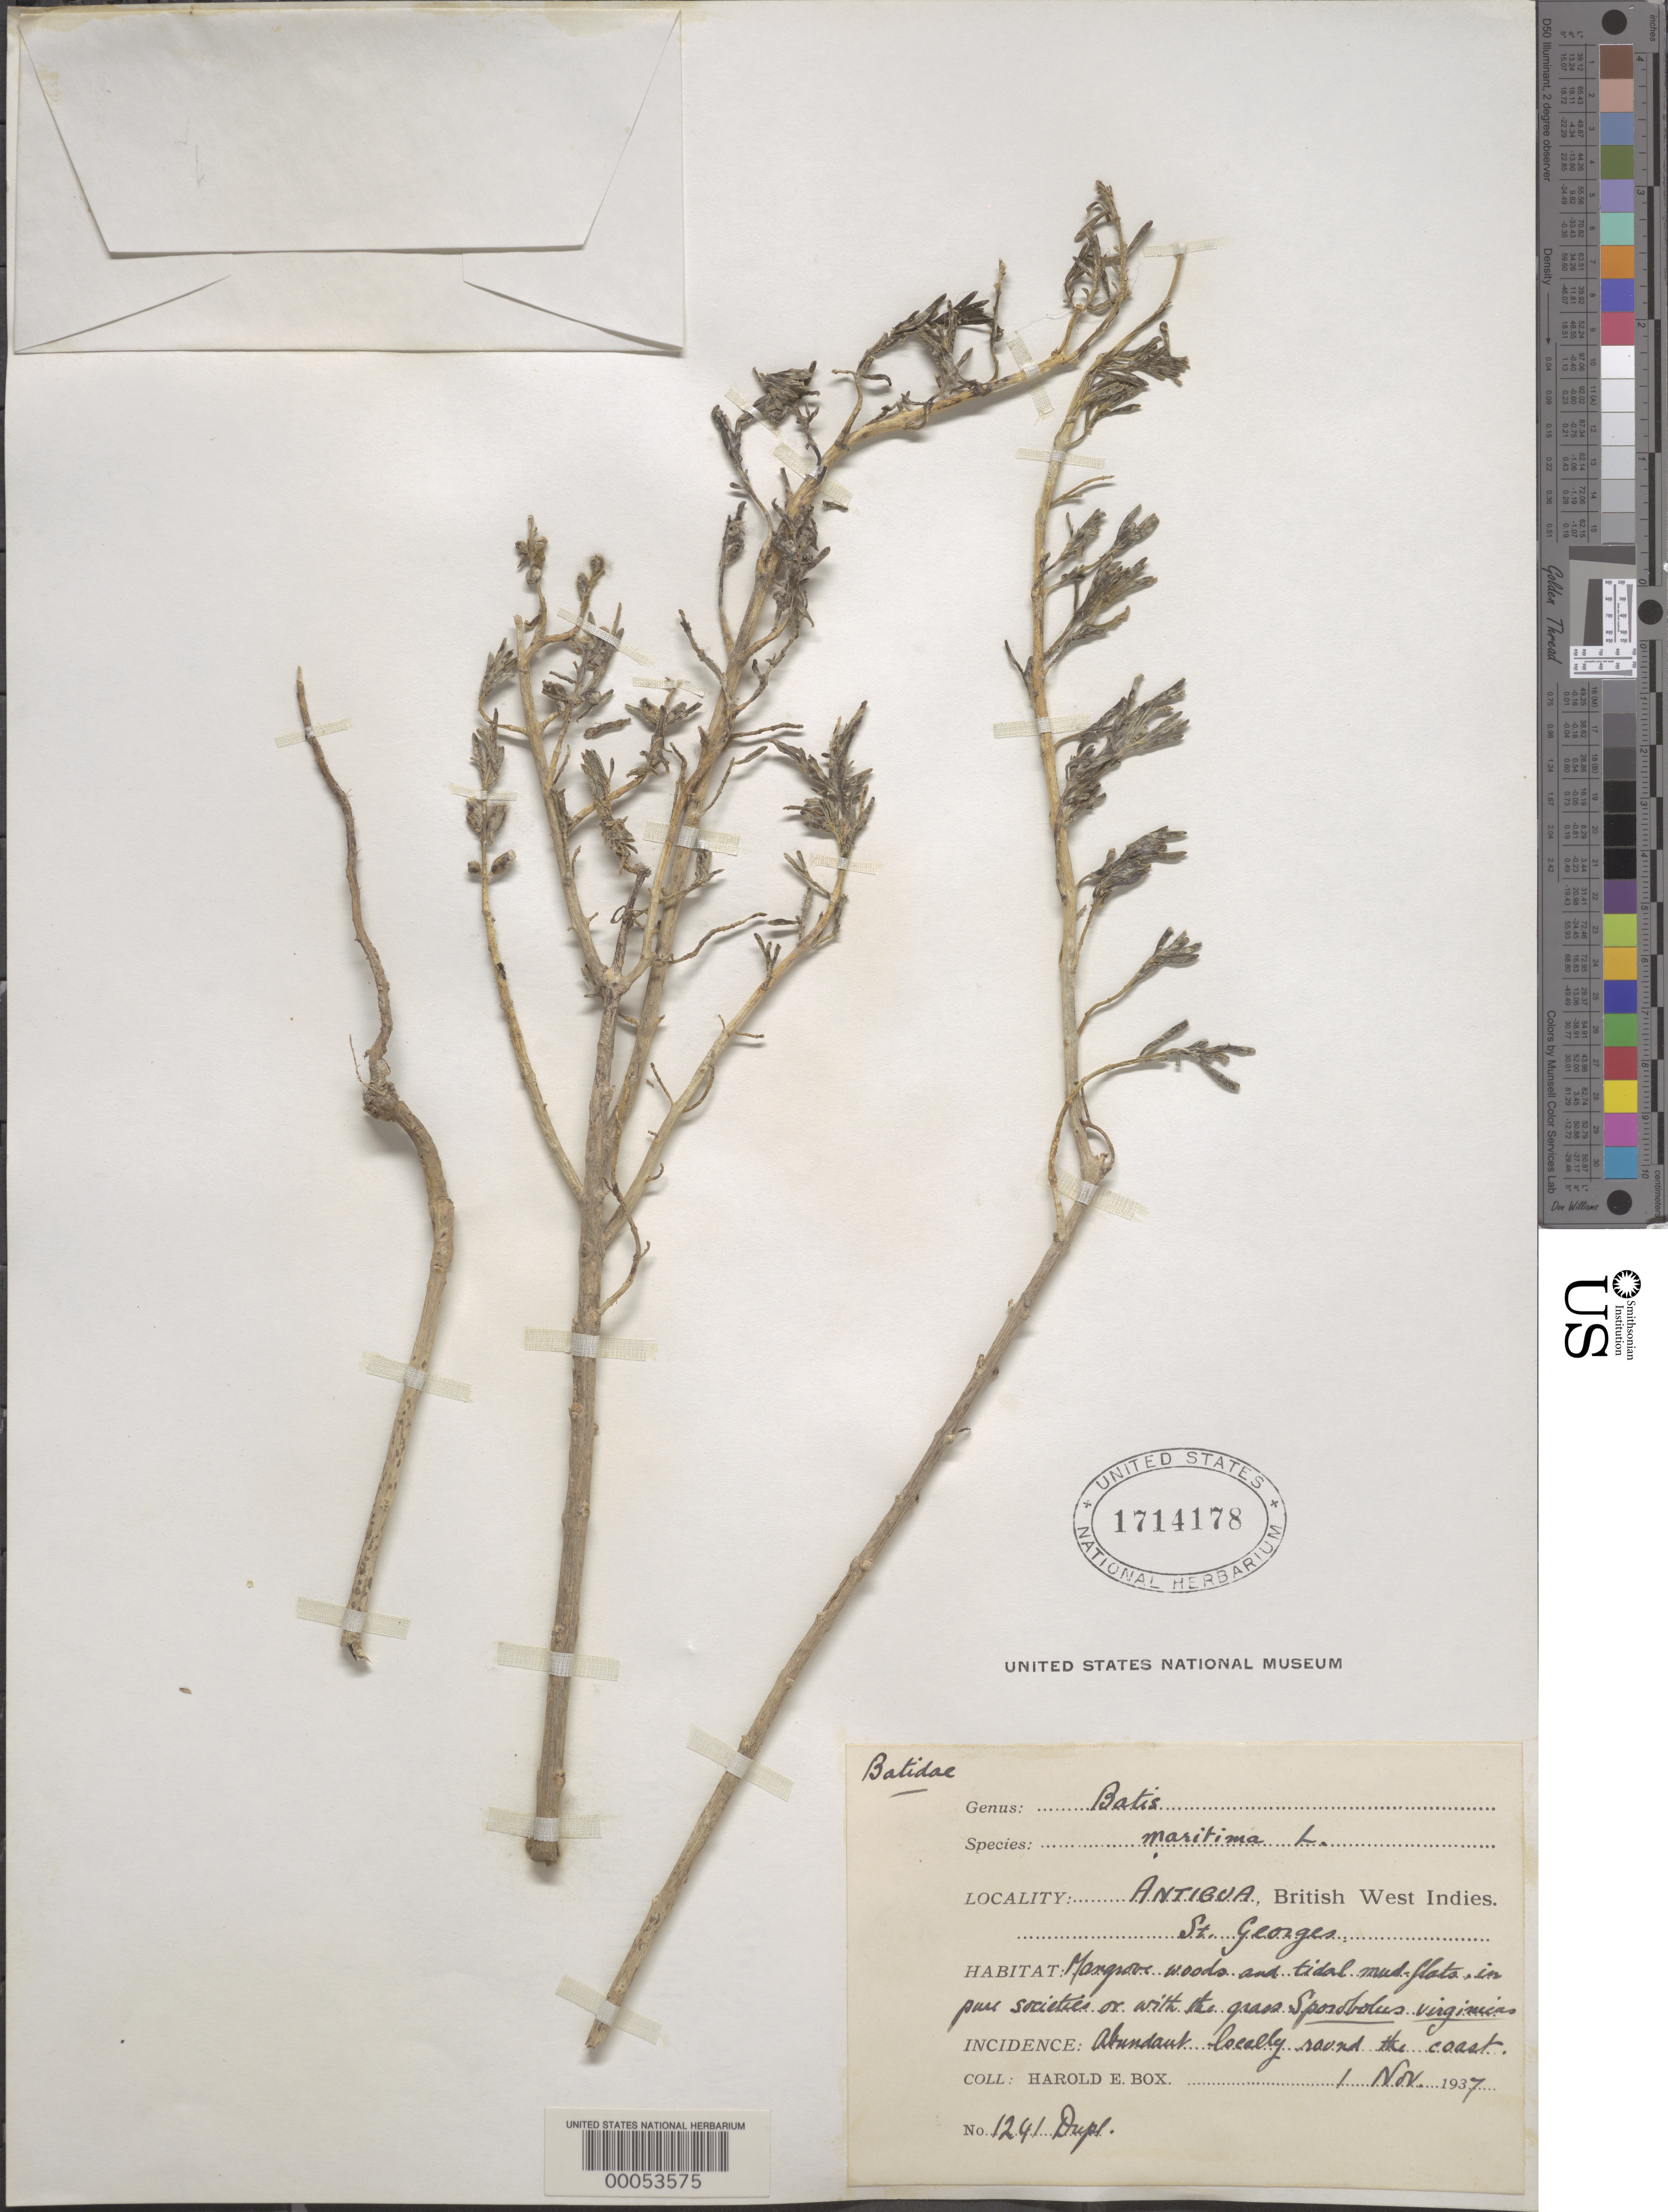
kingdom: Plantae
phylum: Tracheophyta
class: Magnoliopsida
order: Brassicales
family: Bataceae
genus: Batis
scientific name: Batis maritima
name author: L.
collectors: H. E. Box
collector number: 1241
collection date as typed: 01 Nov 1937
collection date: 1937-11-01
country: Antigua and Barbuda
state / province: Saint George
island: Antigua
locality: St. Georges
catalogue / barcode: US 1714178